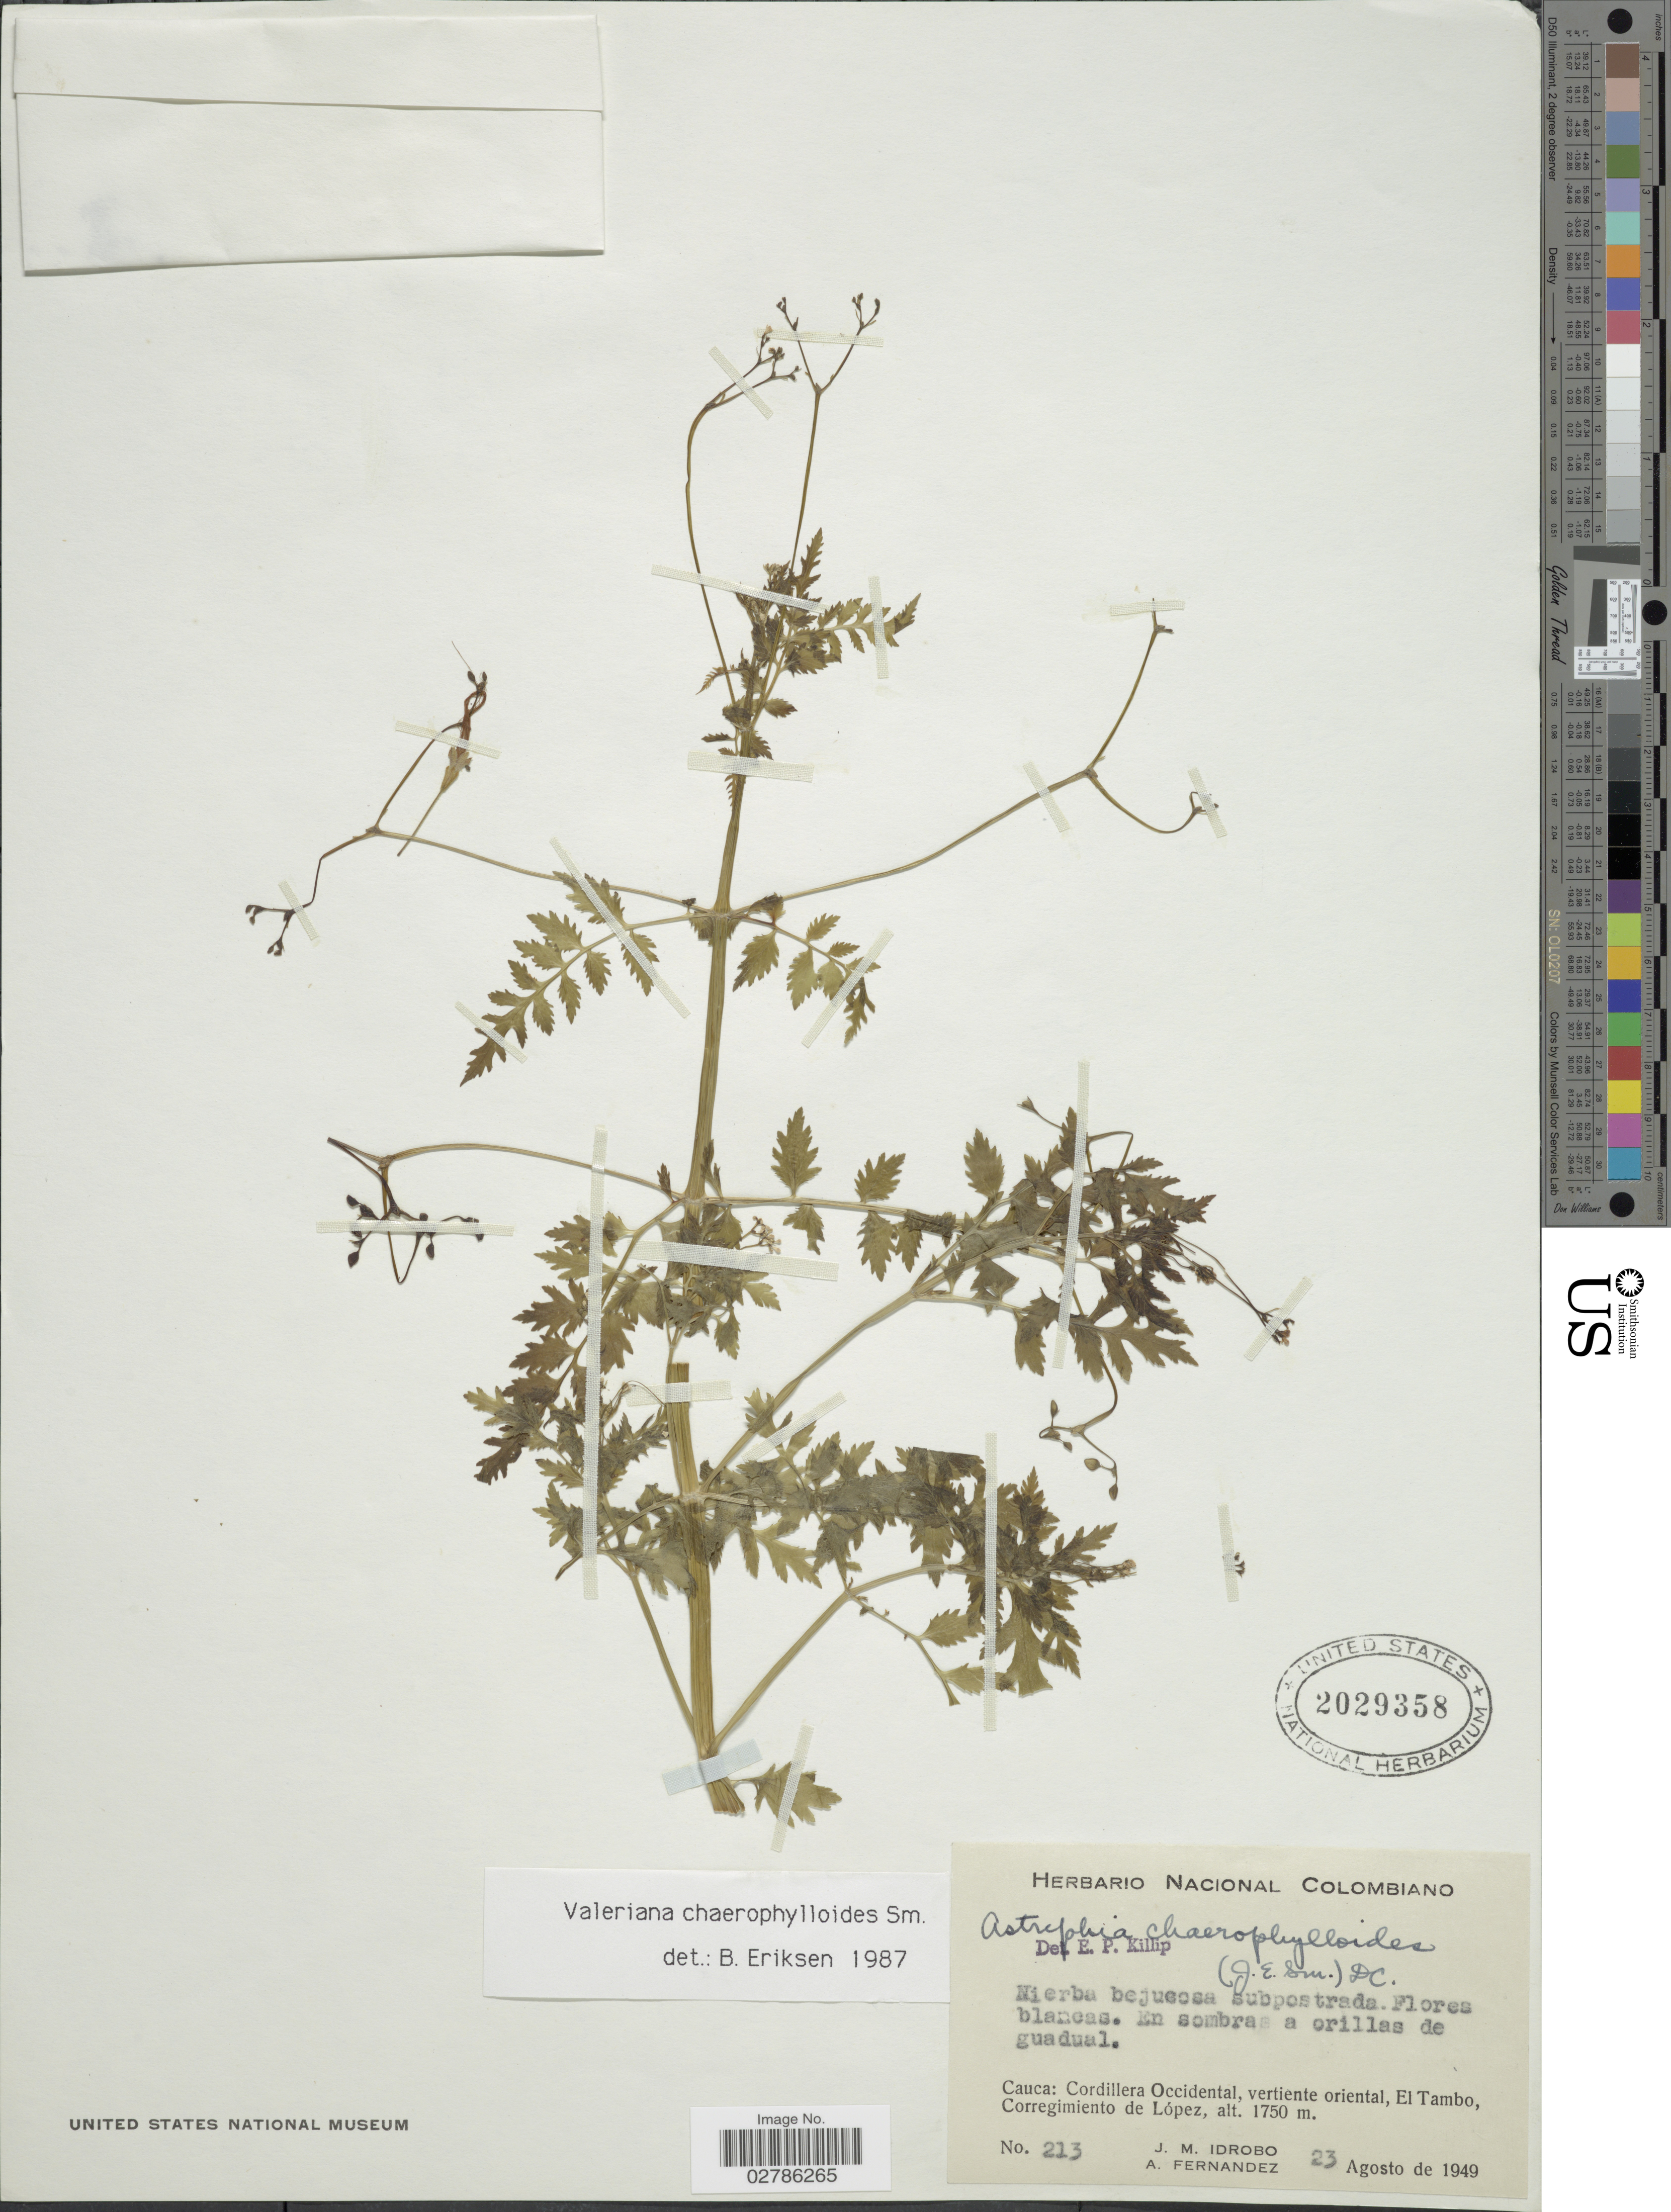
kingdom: Plantae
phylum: Tracheophyta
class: Magnoliopsida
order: Dipsacales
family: Caprifoliaceae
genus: Astrephia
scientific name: Astrephia chaerophylloides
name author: (Sm.) DC.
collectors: J. M. Idrobo & A. Fernandez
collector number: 213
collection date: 1949-08-23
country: Colombia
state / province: Cauca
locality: Cordillera Occidental, vertiente oriental, El Tambo, Corregimiento de López.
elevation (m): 1750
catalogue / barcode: US 2029358